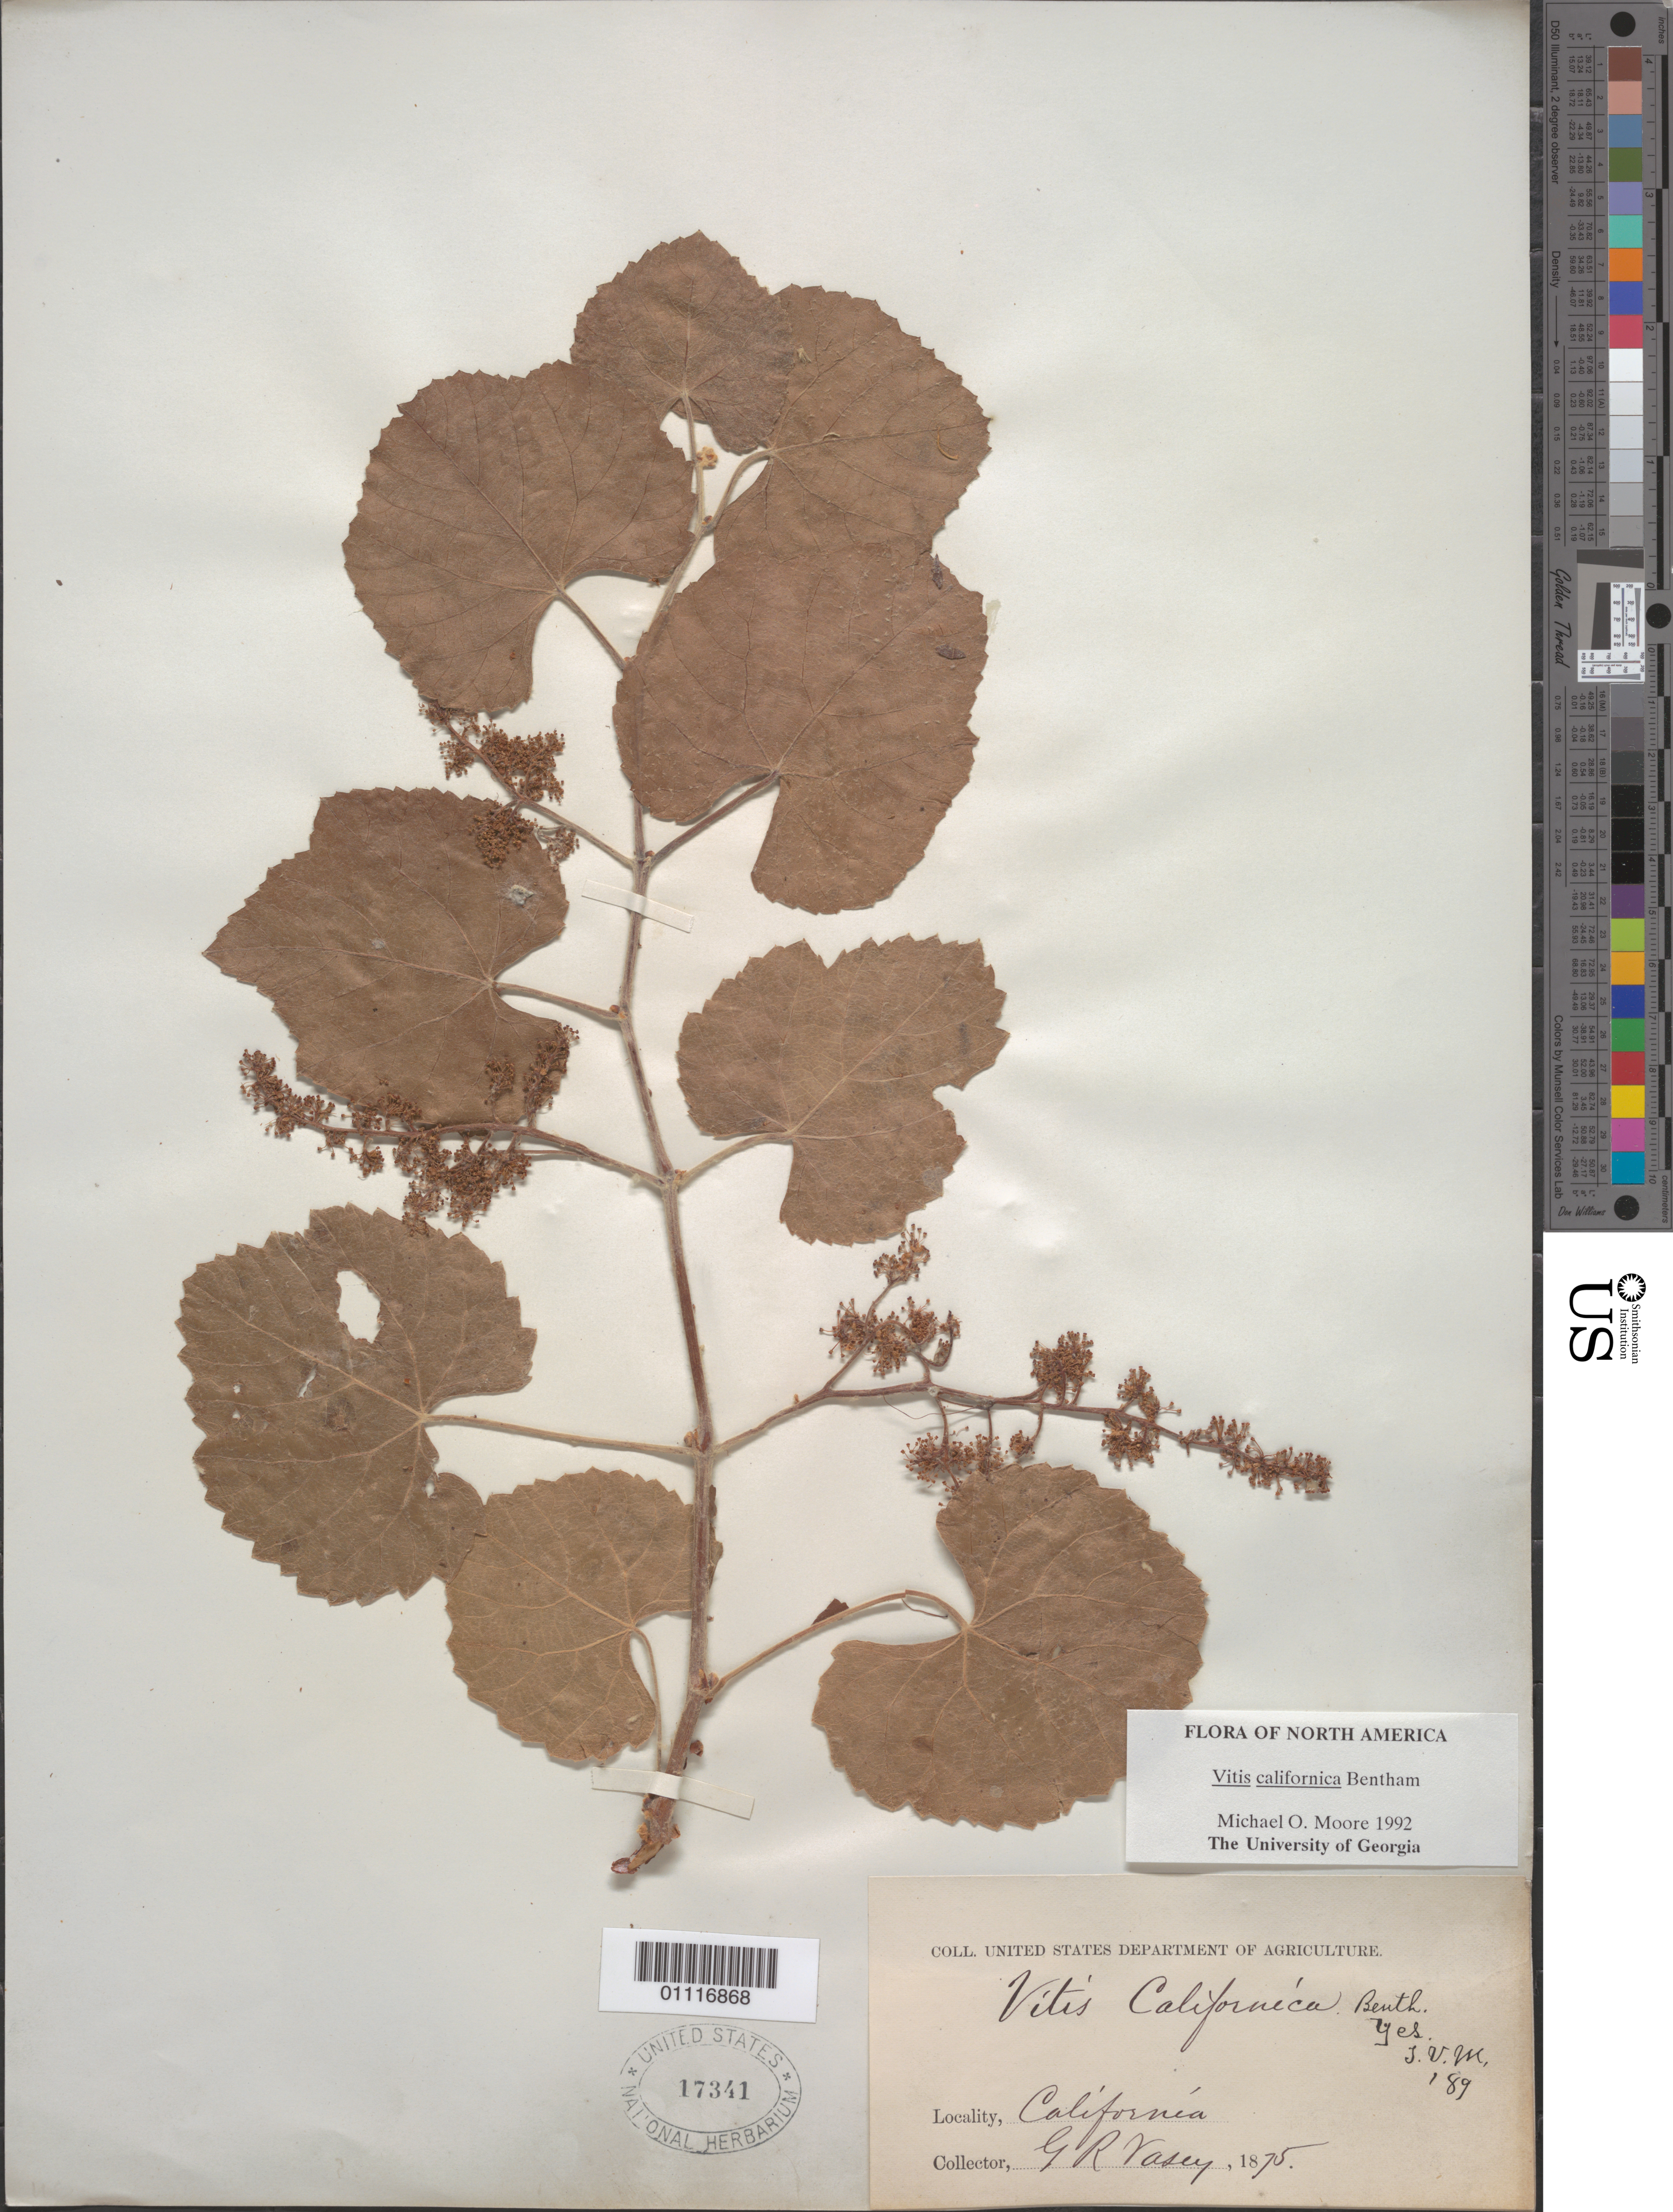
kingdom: Plantae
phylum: Tracheophyta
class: Magnoliopsida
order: Vitales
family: Vitaceae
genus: Vitis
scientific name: Vitis californica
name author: Benth.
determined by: Moore, M. O.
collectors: G. R. Vasey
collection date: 1875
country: United States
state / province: California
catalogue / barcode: US 17341